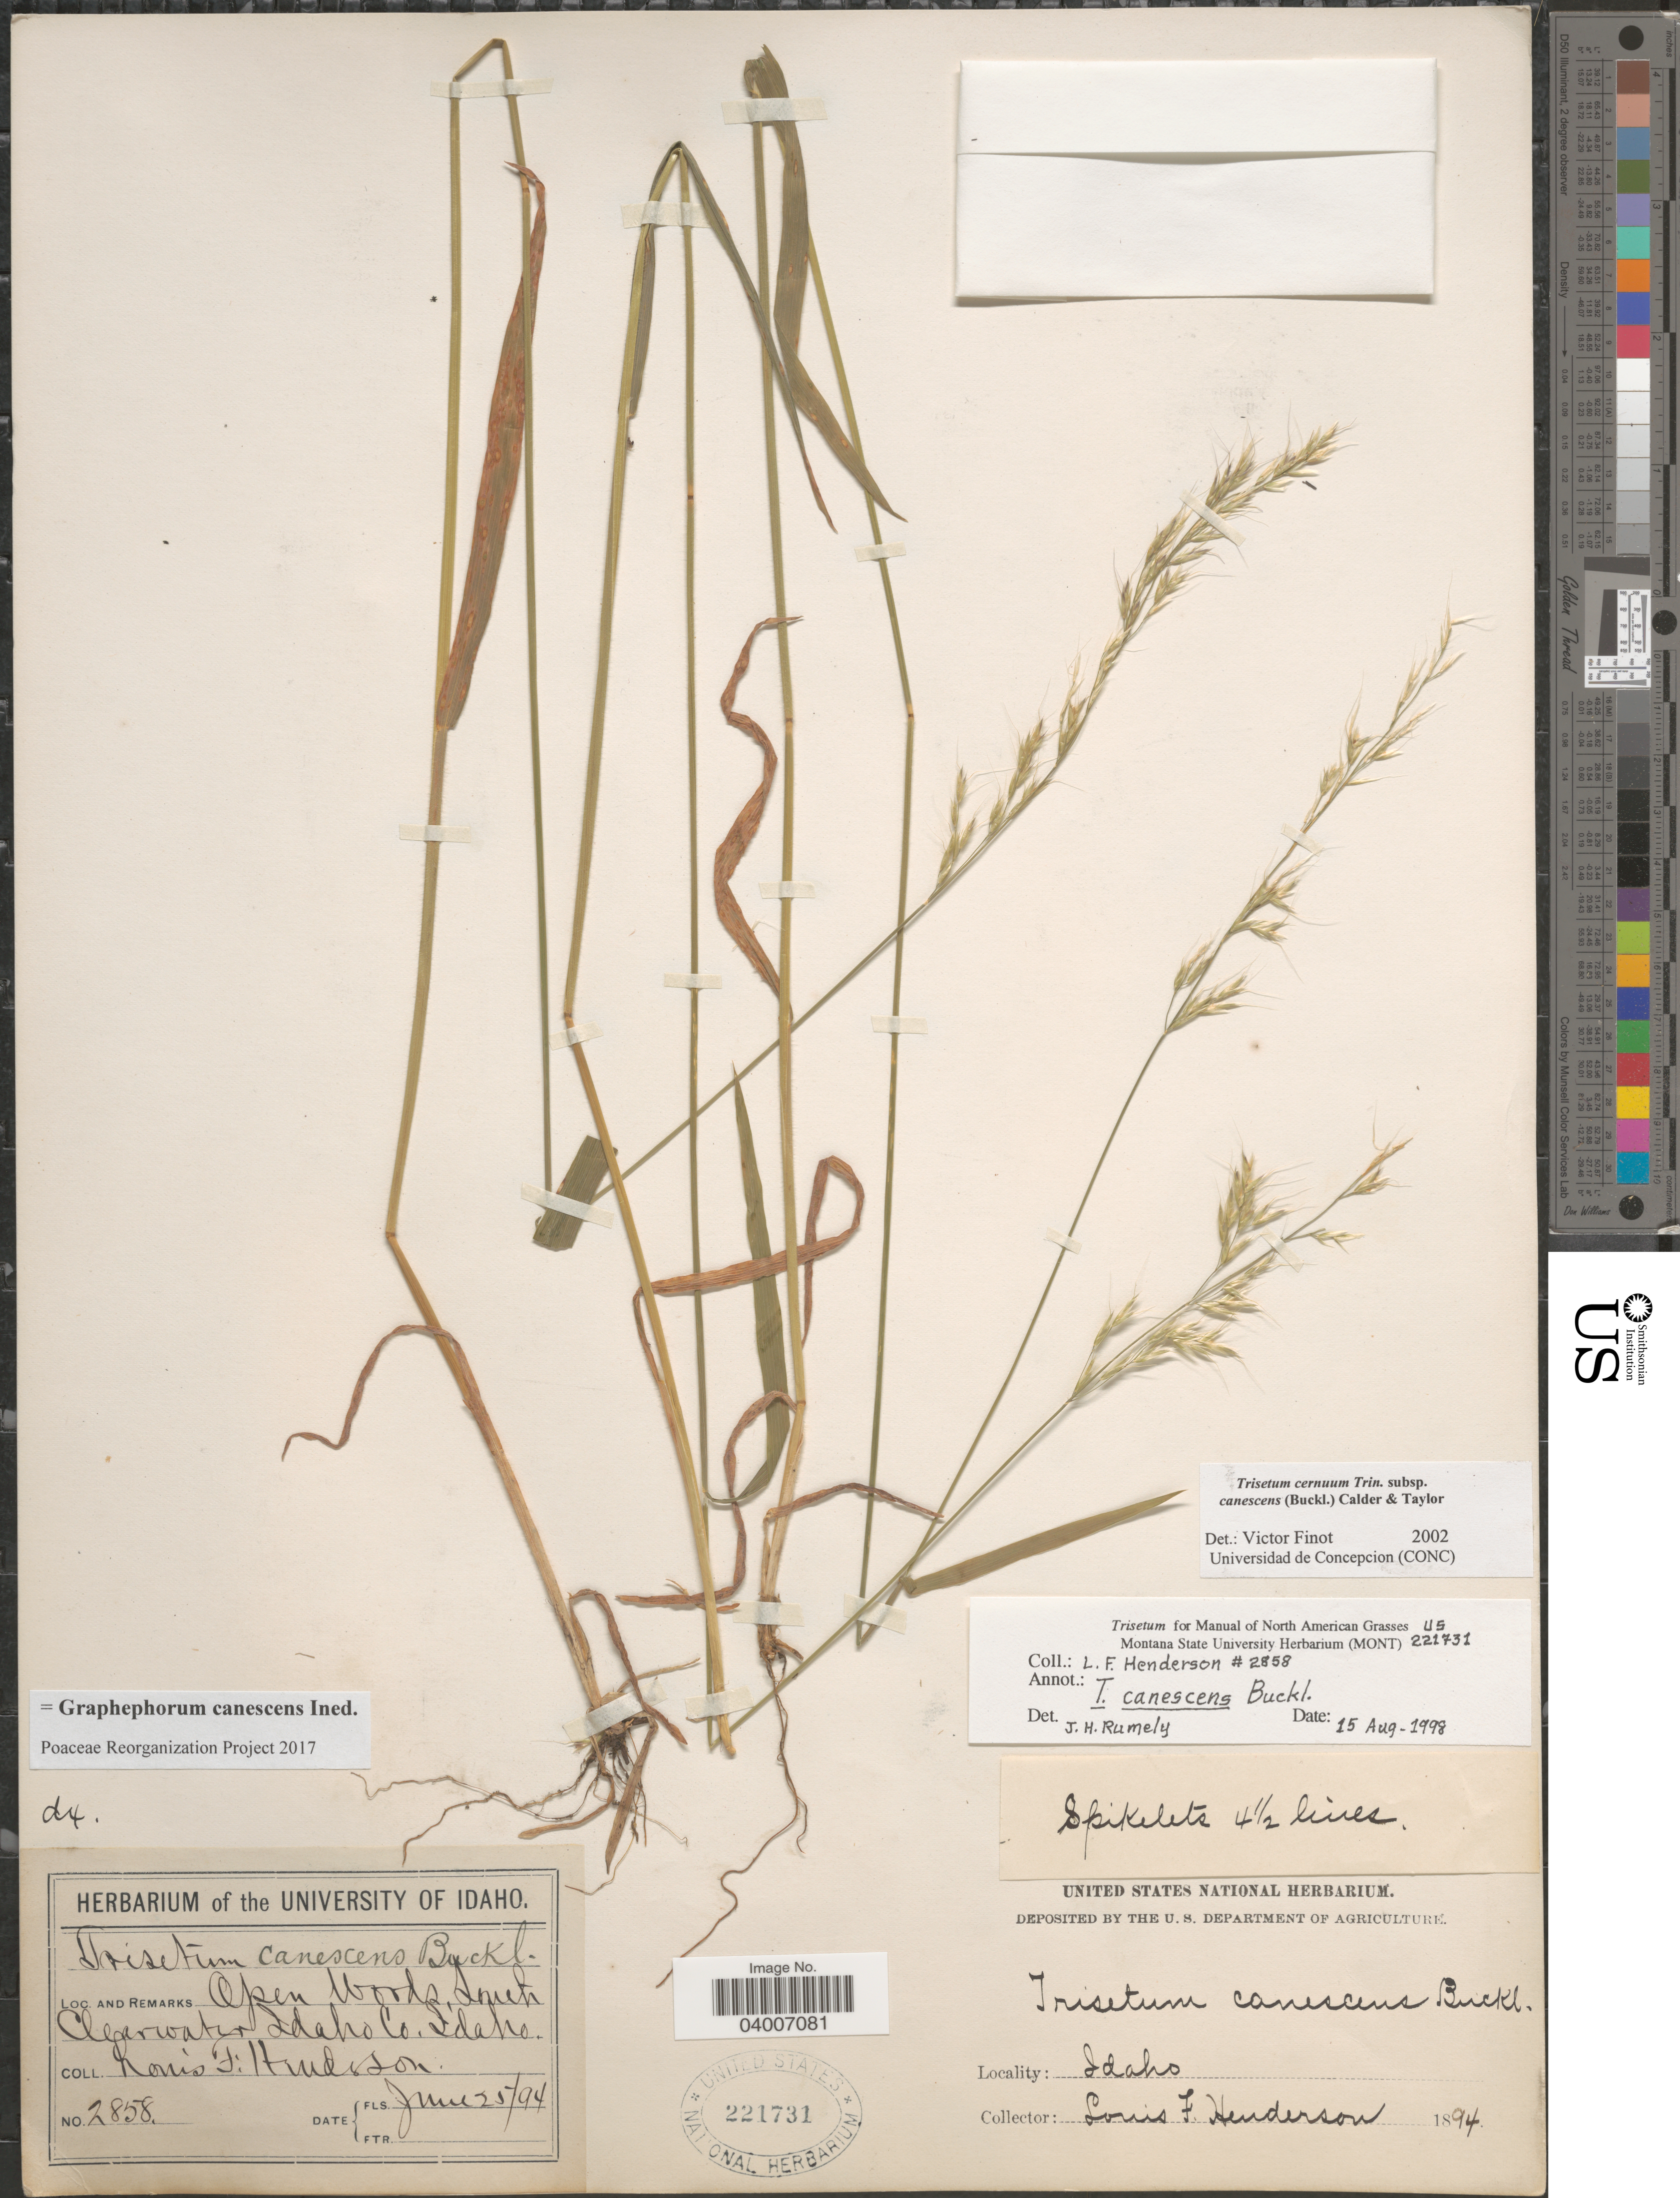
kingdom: Plantae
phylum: Tracheophyta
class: Liliopsida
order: Poales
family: Poaceae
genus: Graphephorum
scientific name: Graphephorum canescens ined.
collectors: L. Henderson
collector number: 2858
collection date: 1894-06-25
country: United States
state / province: Idaho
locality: Open woods, South Clearwater. Idaho Co.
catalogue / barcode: US 221731